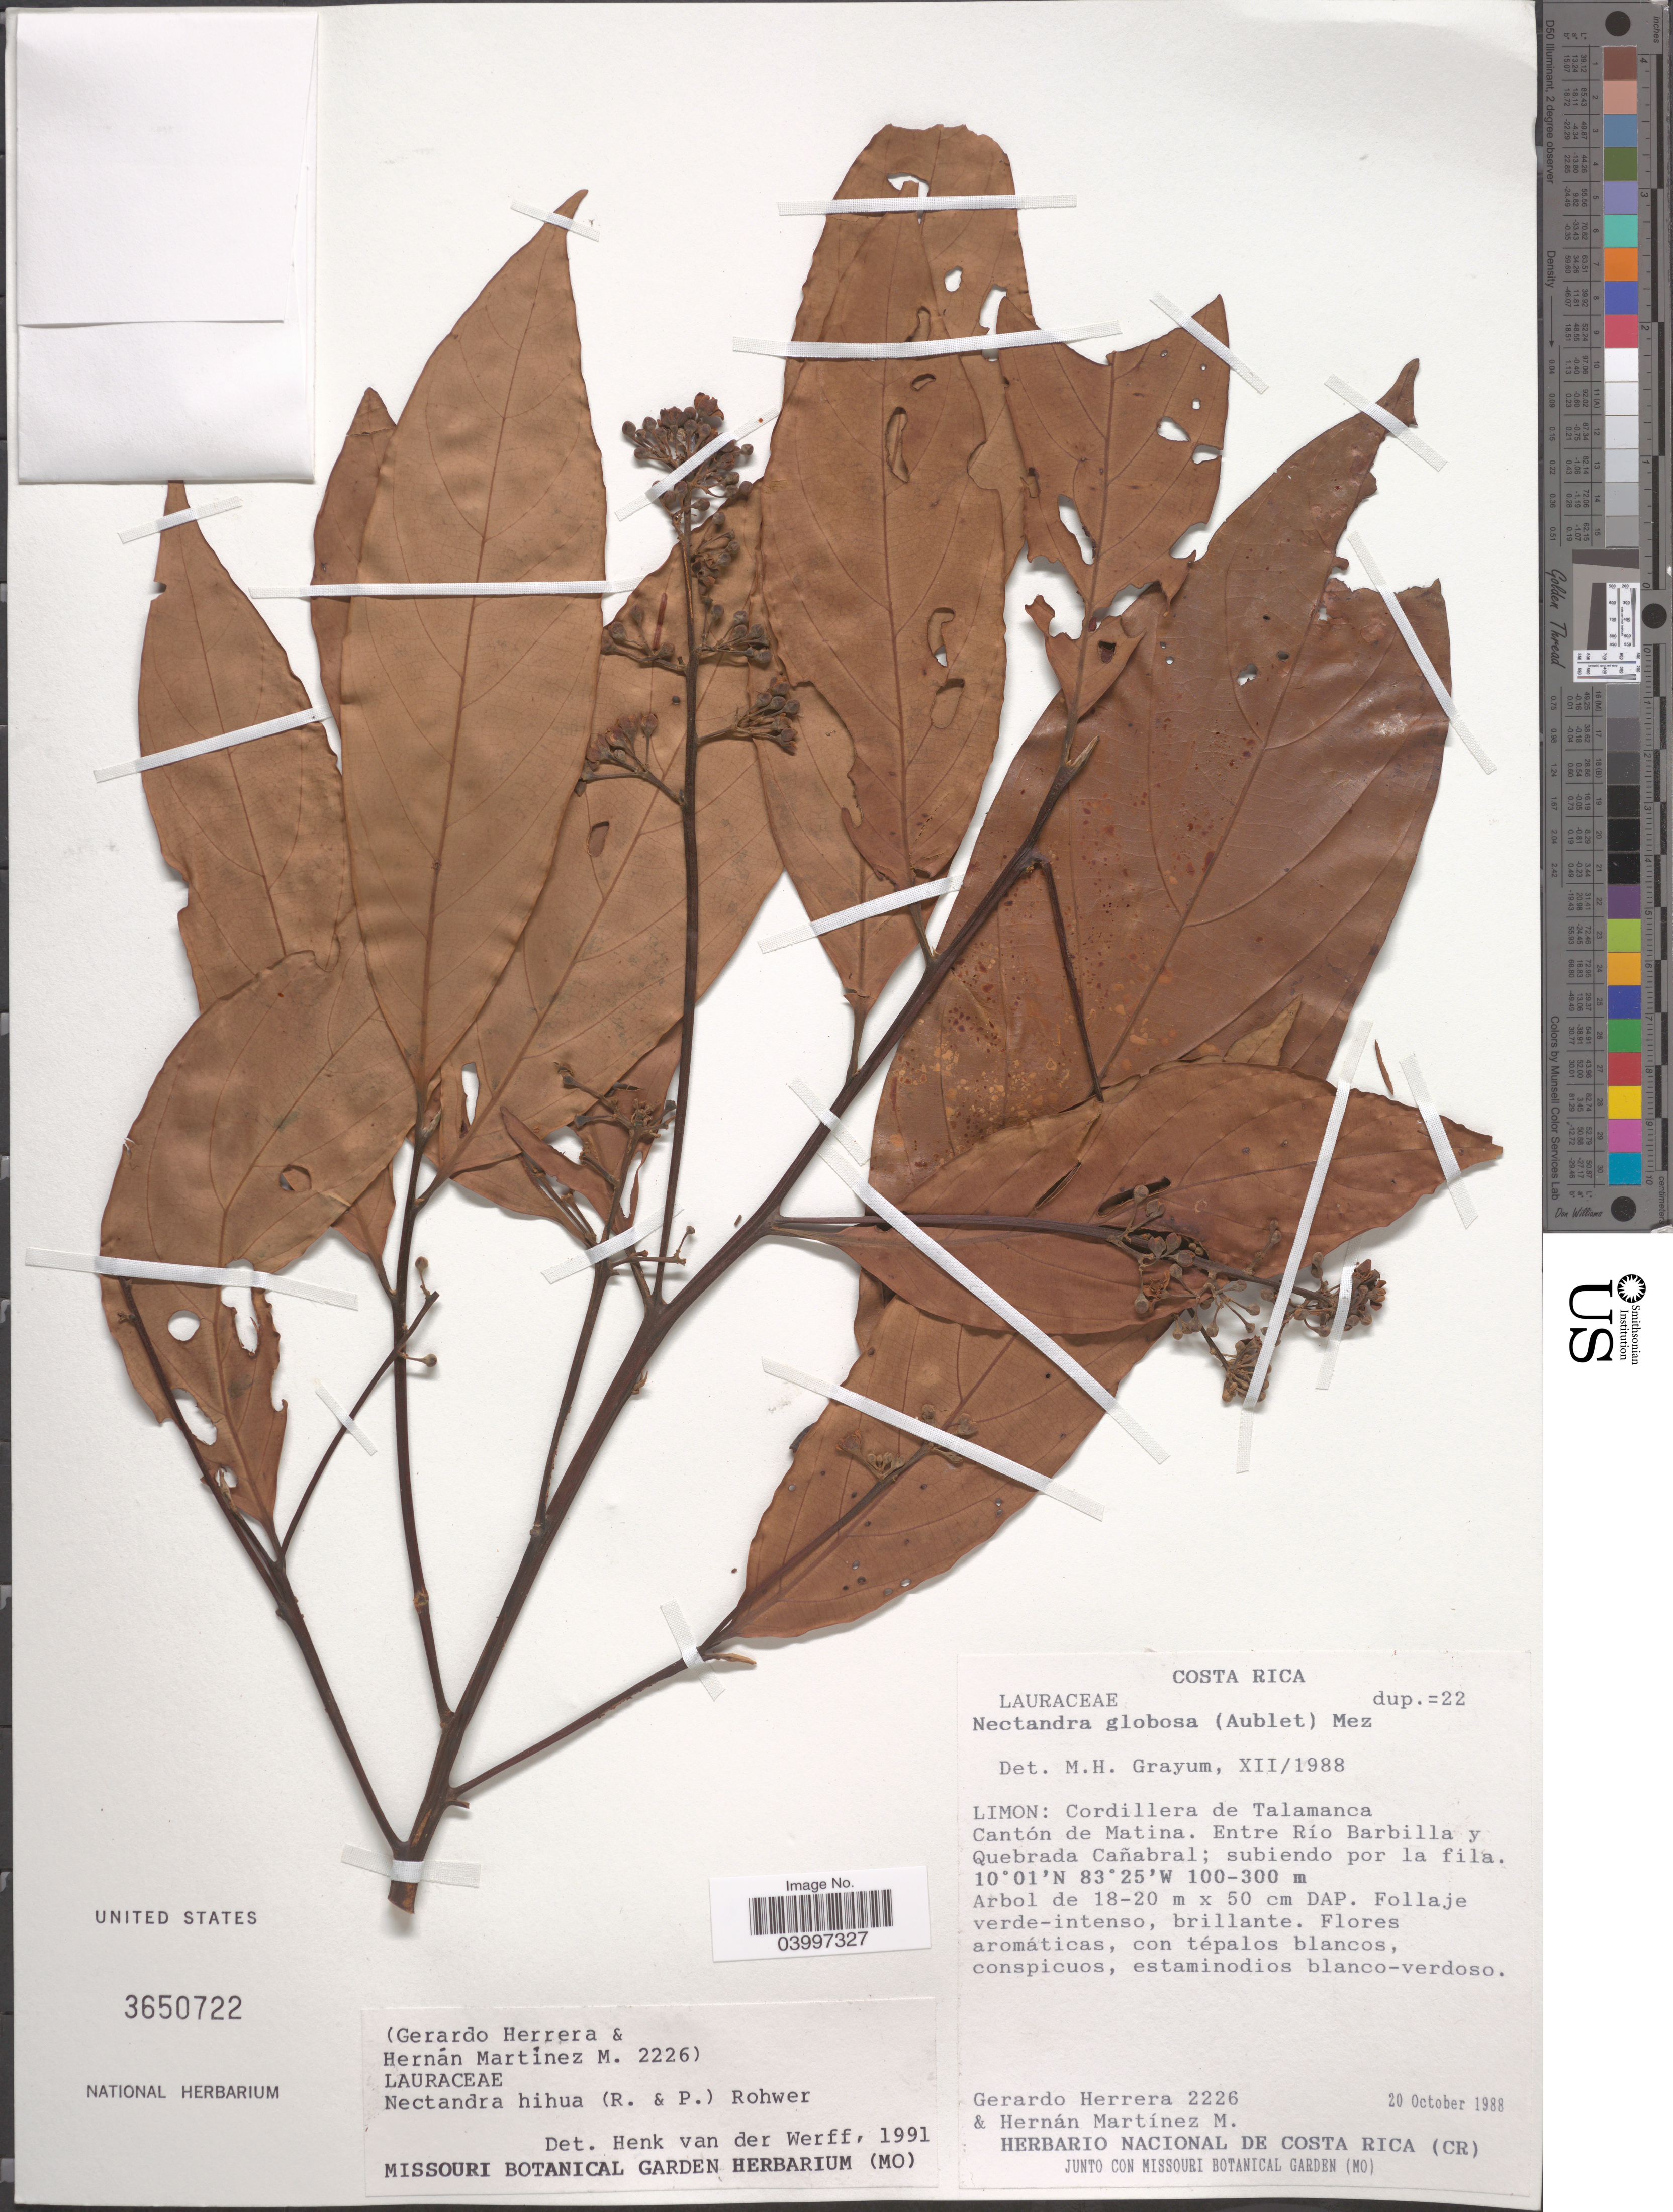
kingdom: Plantae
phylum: Tracheophyta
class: Magnoliopsida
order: Laurales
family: Lauraceae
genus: Nectandra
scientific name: Nectandra hihua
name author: (Ruiz & Pav.) Rohwer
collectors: G. Herrera & H. Martínez M.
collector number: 2226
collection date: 1988-10-20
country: Costa Rica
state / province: Limón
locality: Cordillera de Talamanca. Cantón de Matina. Entre Río Barbilla y Quebrada Cañabral.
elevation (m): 100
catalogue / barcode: US 3650722